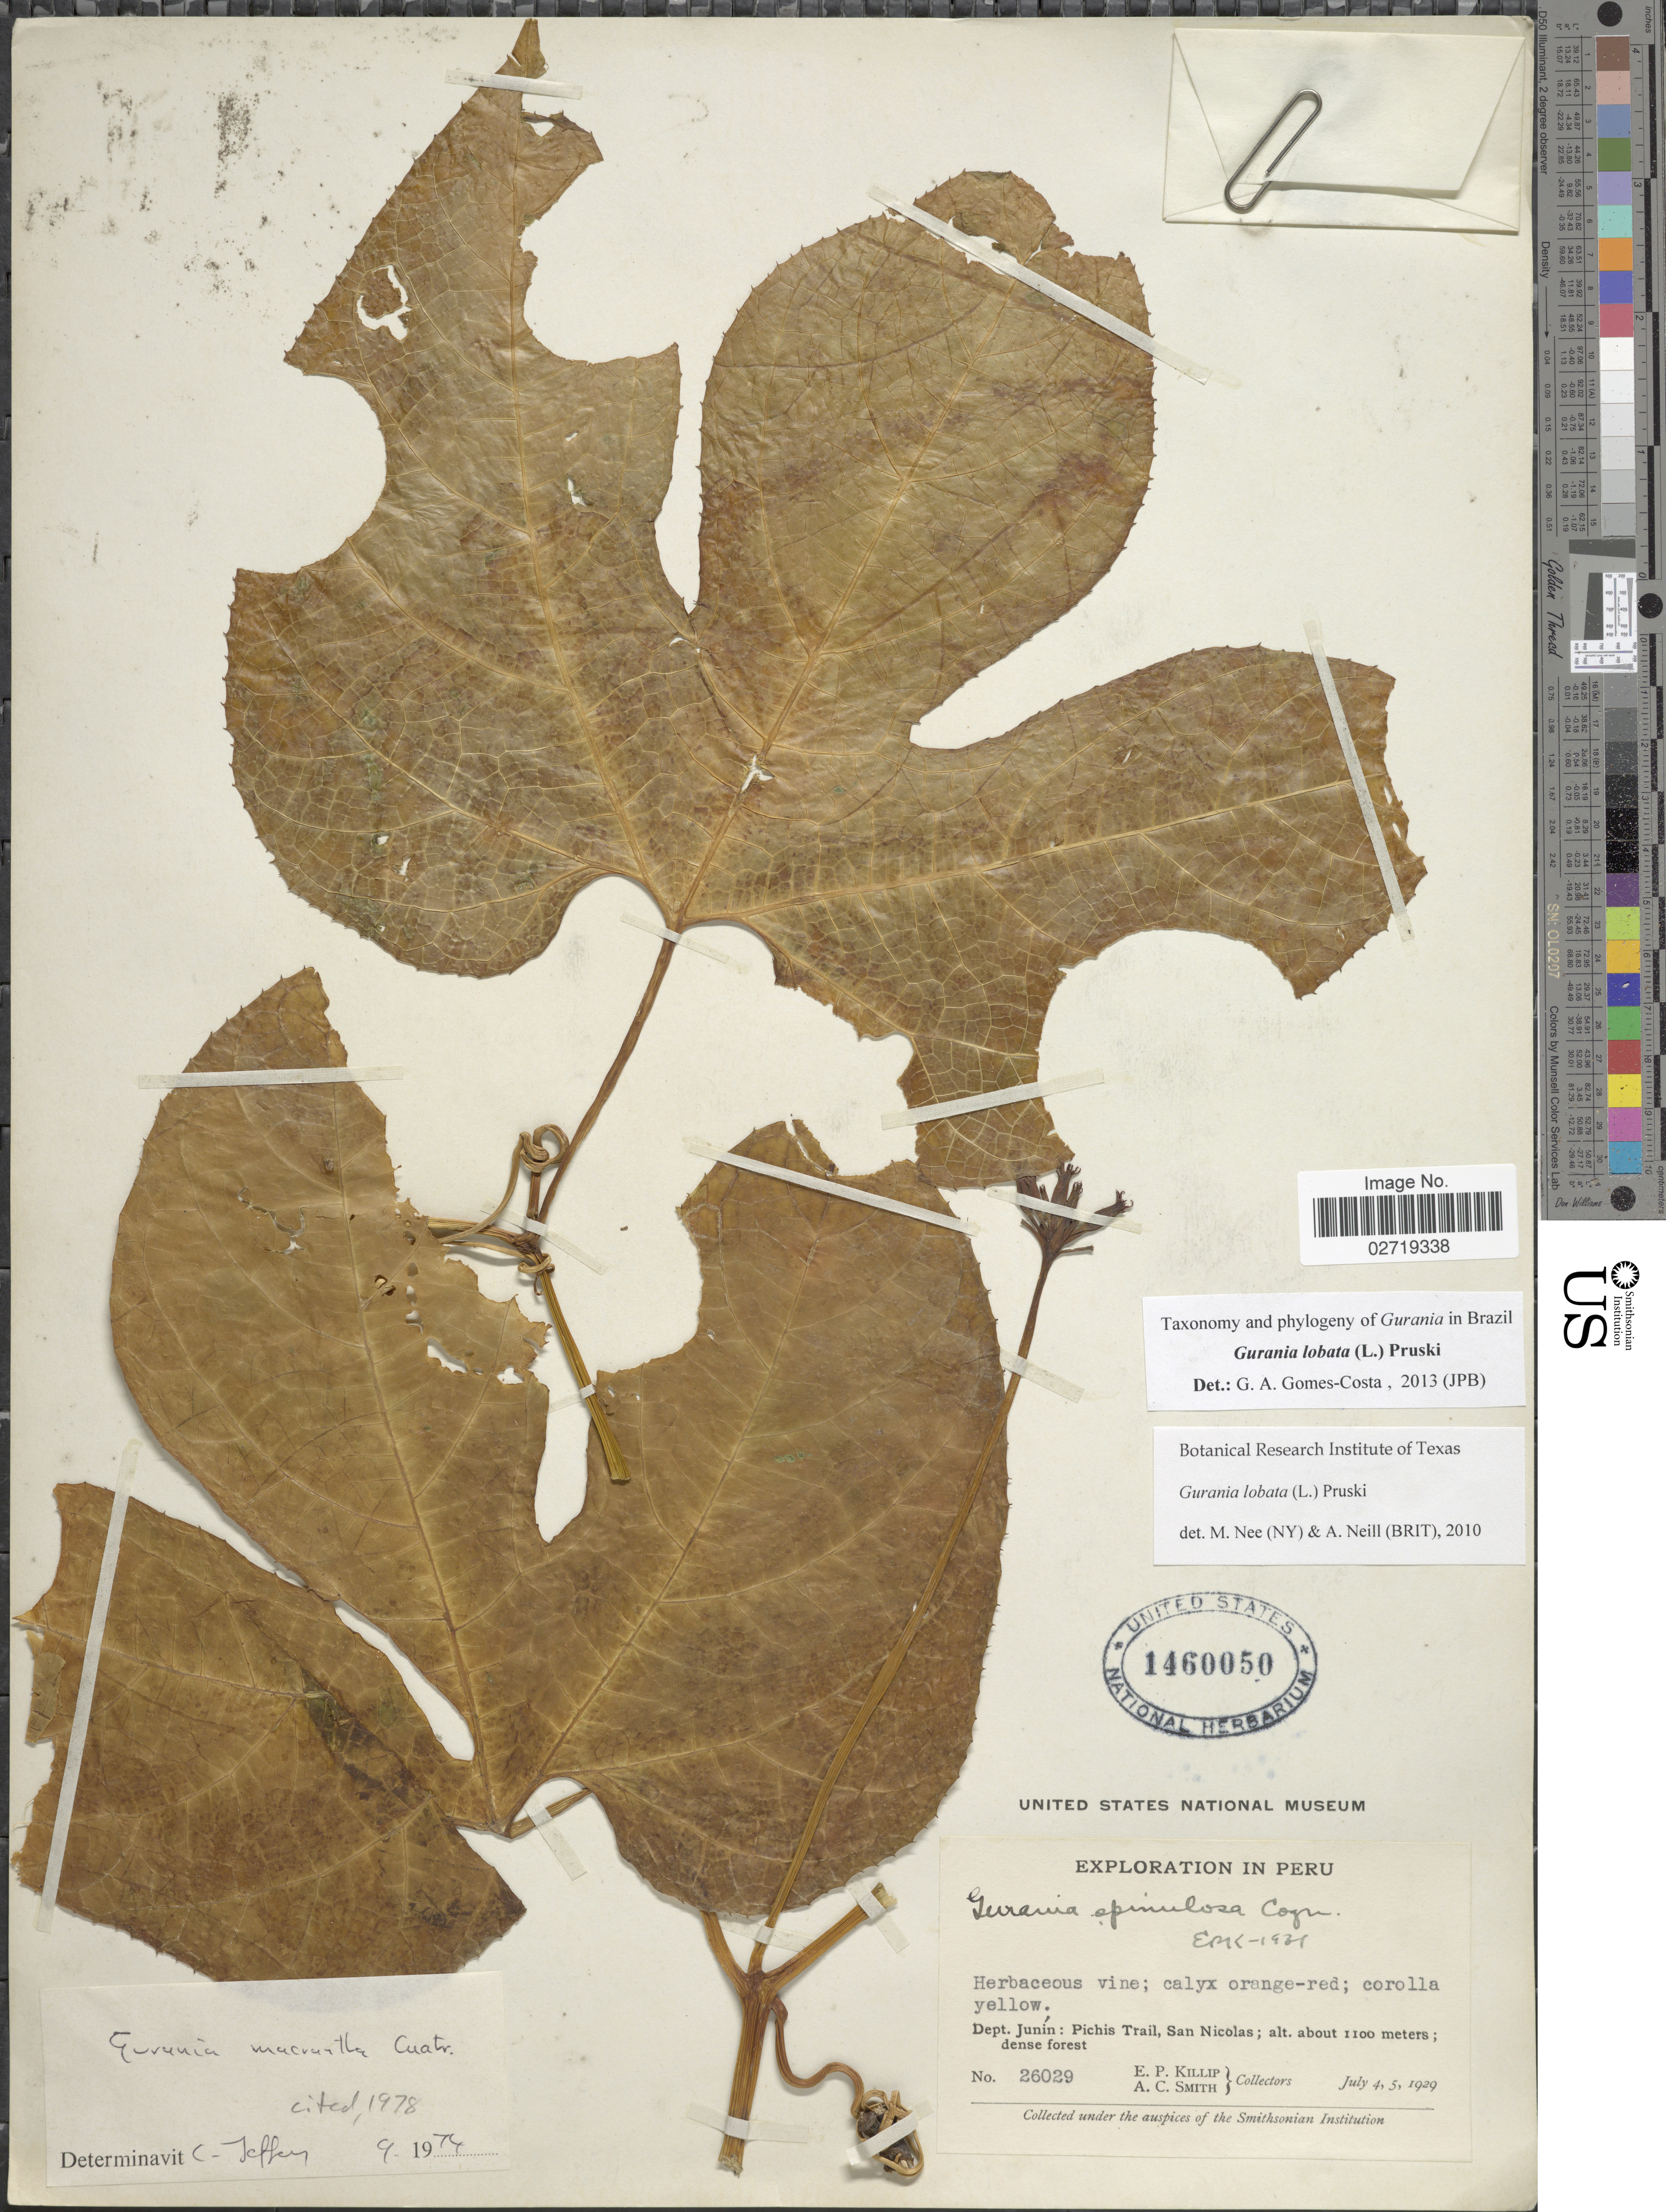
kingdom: Plantae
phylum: Tracheophyta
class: Magnoliopsida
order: Cucurbitales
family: Cucurbitaceae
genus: Gurania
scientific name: Gurania lobata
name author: (L.) Pruski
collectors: E. P. Killip & A. C. Smith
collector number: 26029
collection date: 1929-07-04/1929-07-05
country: Peru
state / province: Junín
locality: Dept. Junín: Pichis Trail, San Nicolas; dense forest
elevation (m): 1100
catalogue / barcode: US 1460050